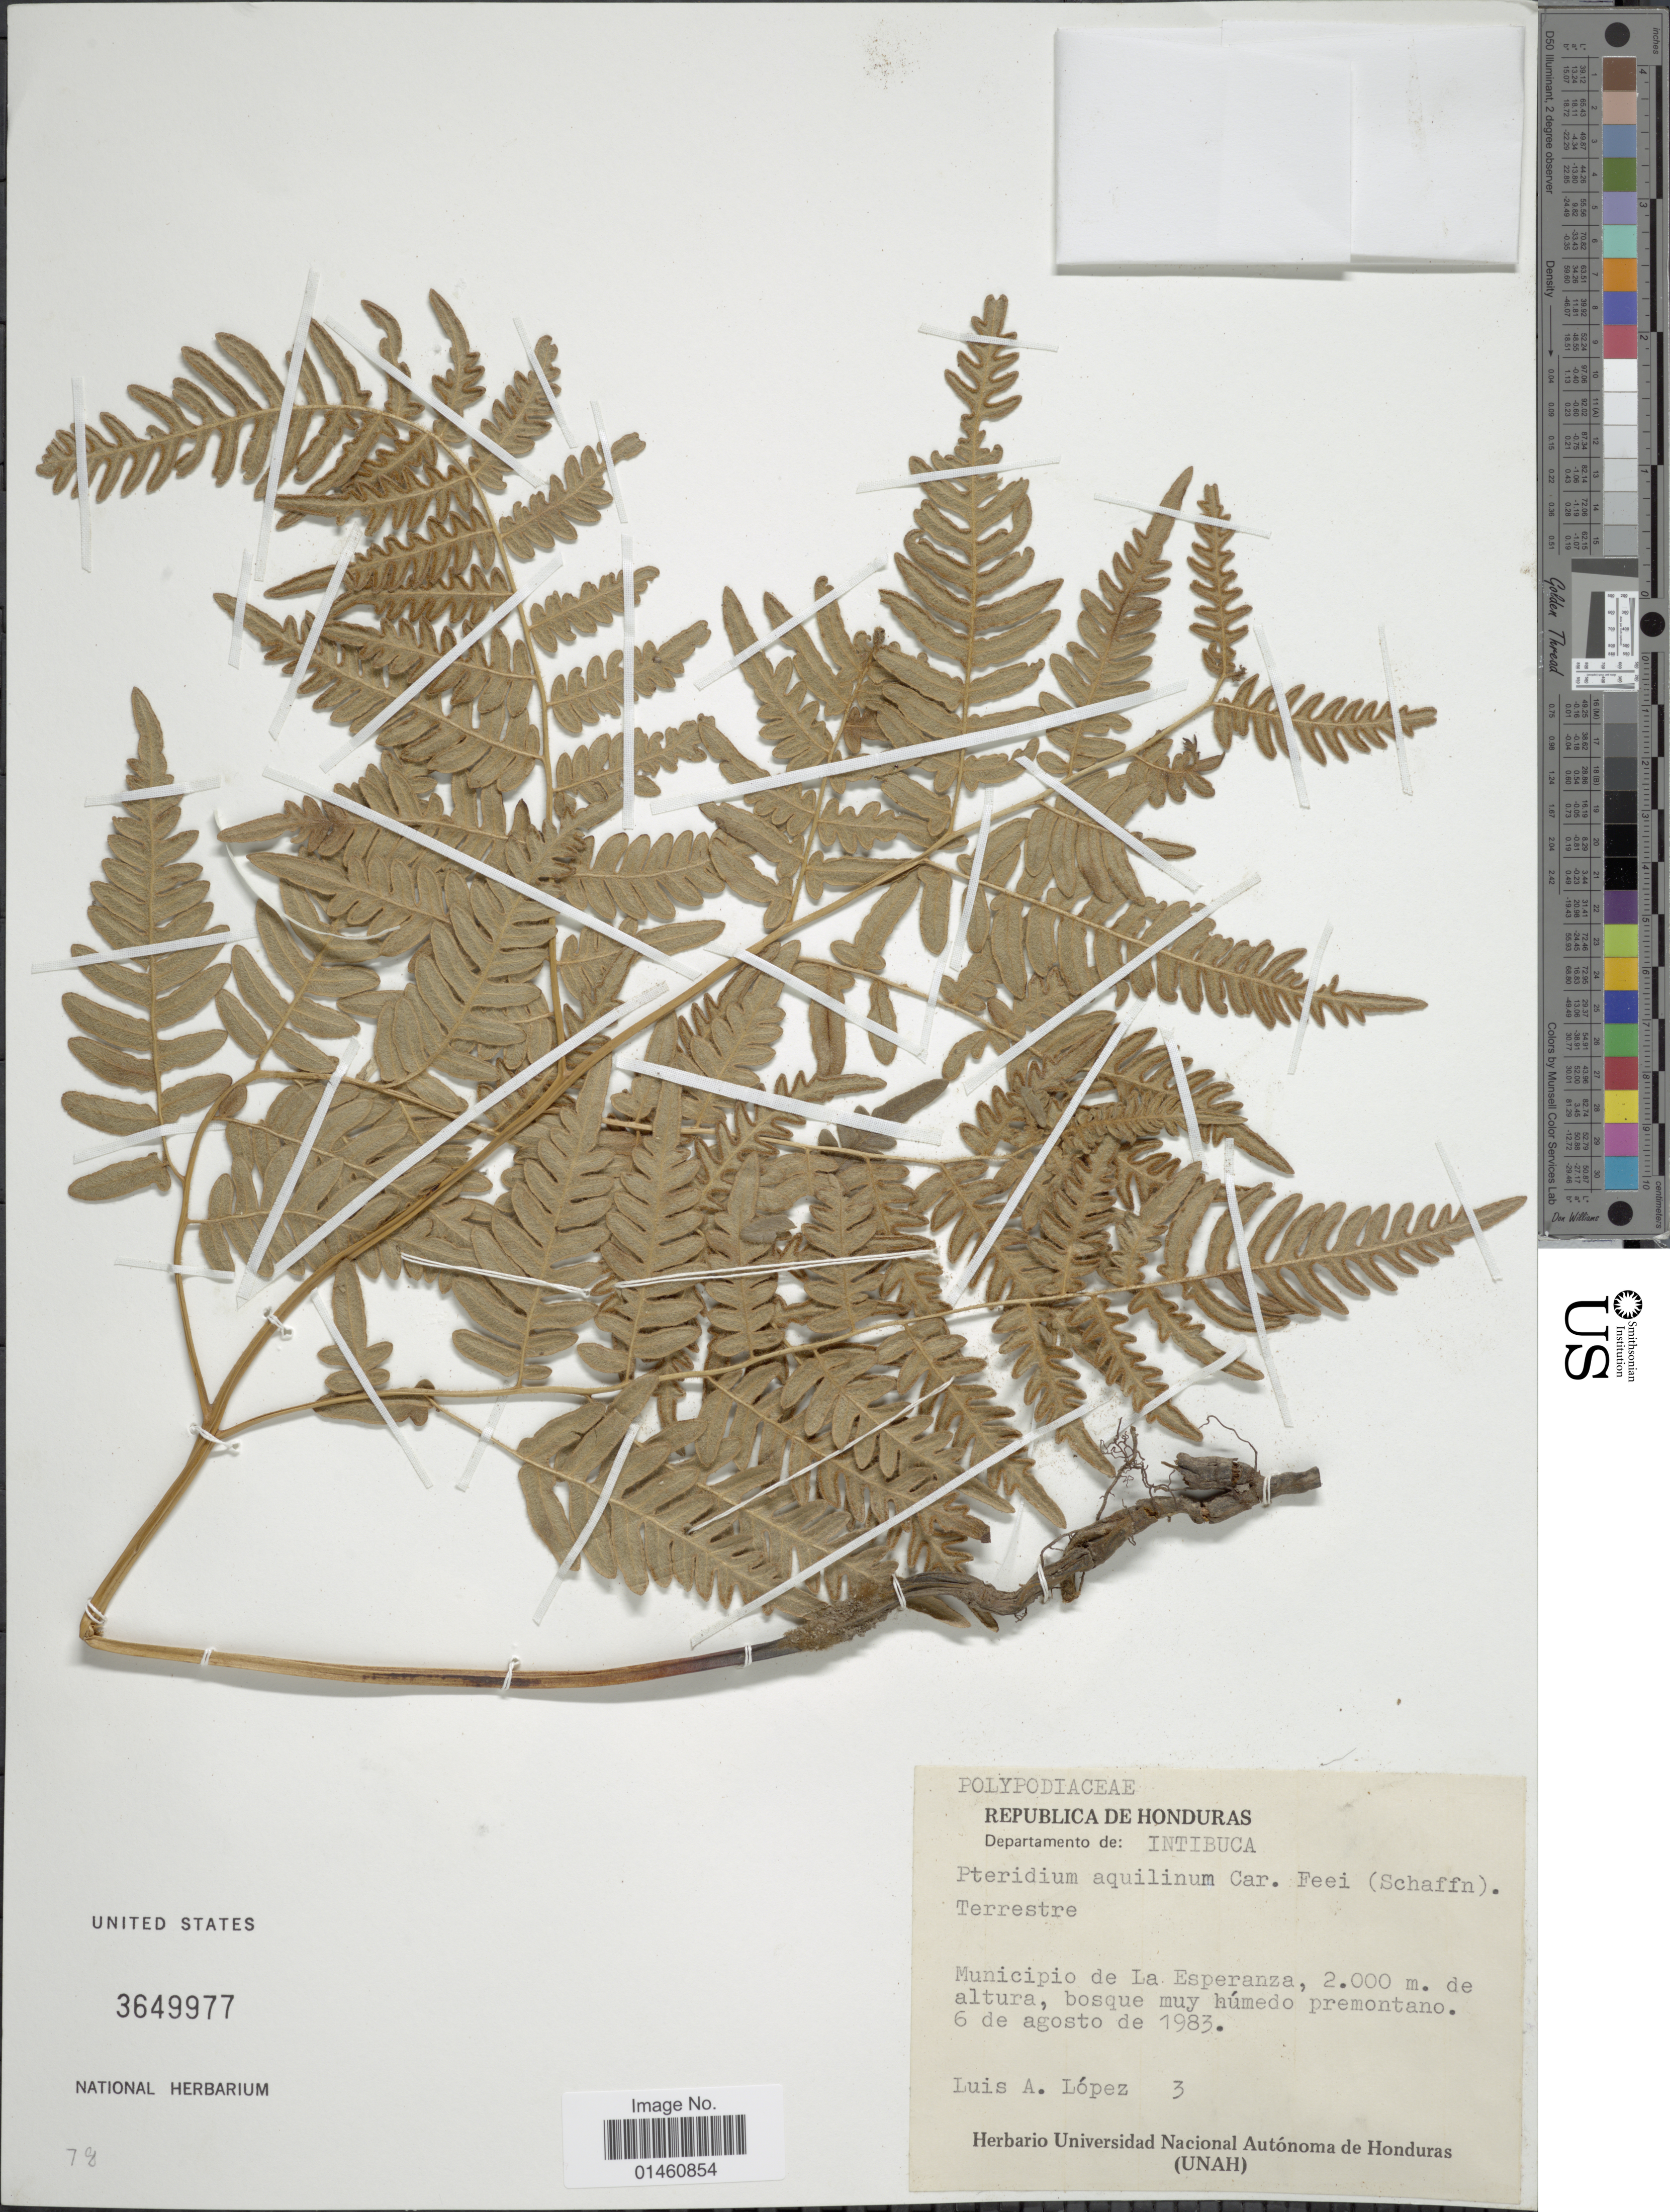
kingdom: Plantae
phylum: Tracheophyta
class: Polypodiopsida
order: Polypodiales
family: Dennstaedtiaceae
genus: Pteridium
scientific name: Pteridium aquilinum var. feei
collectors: L. López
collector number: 3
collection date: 1983-08-06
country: Honduras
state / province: Intibuca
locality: Municipio de La Esperanza.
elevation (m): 2000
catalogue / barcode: US 3649977